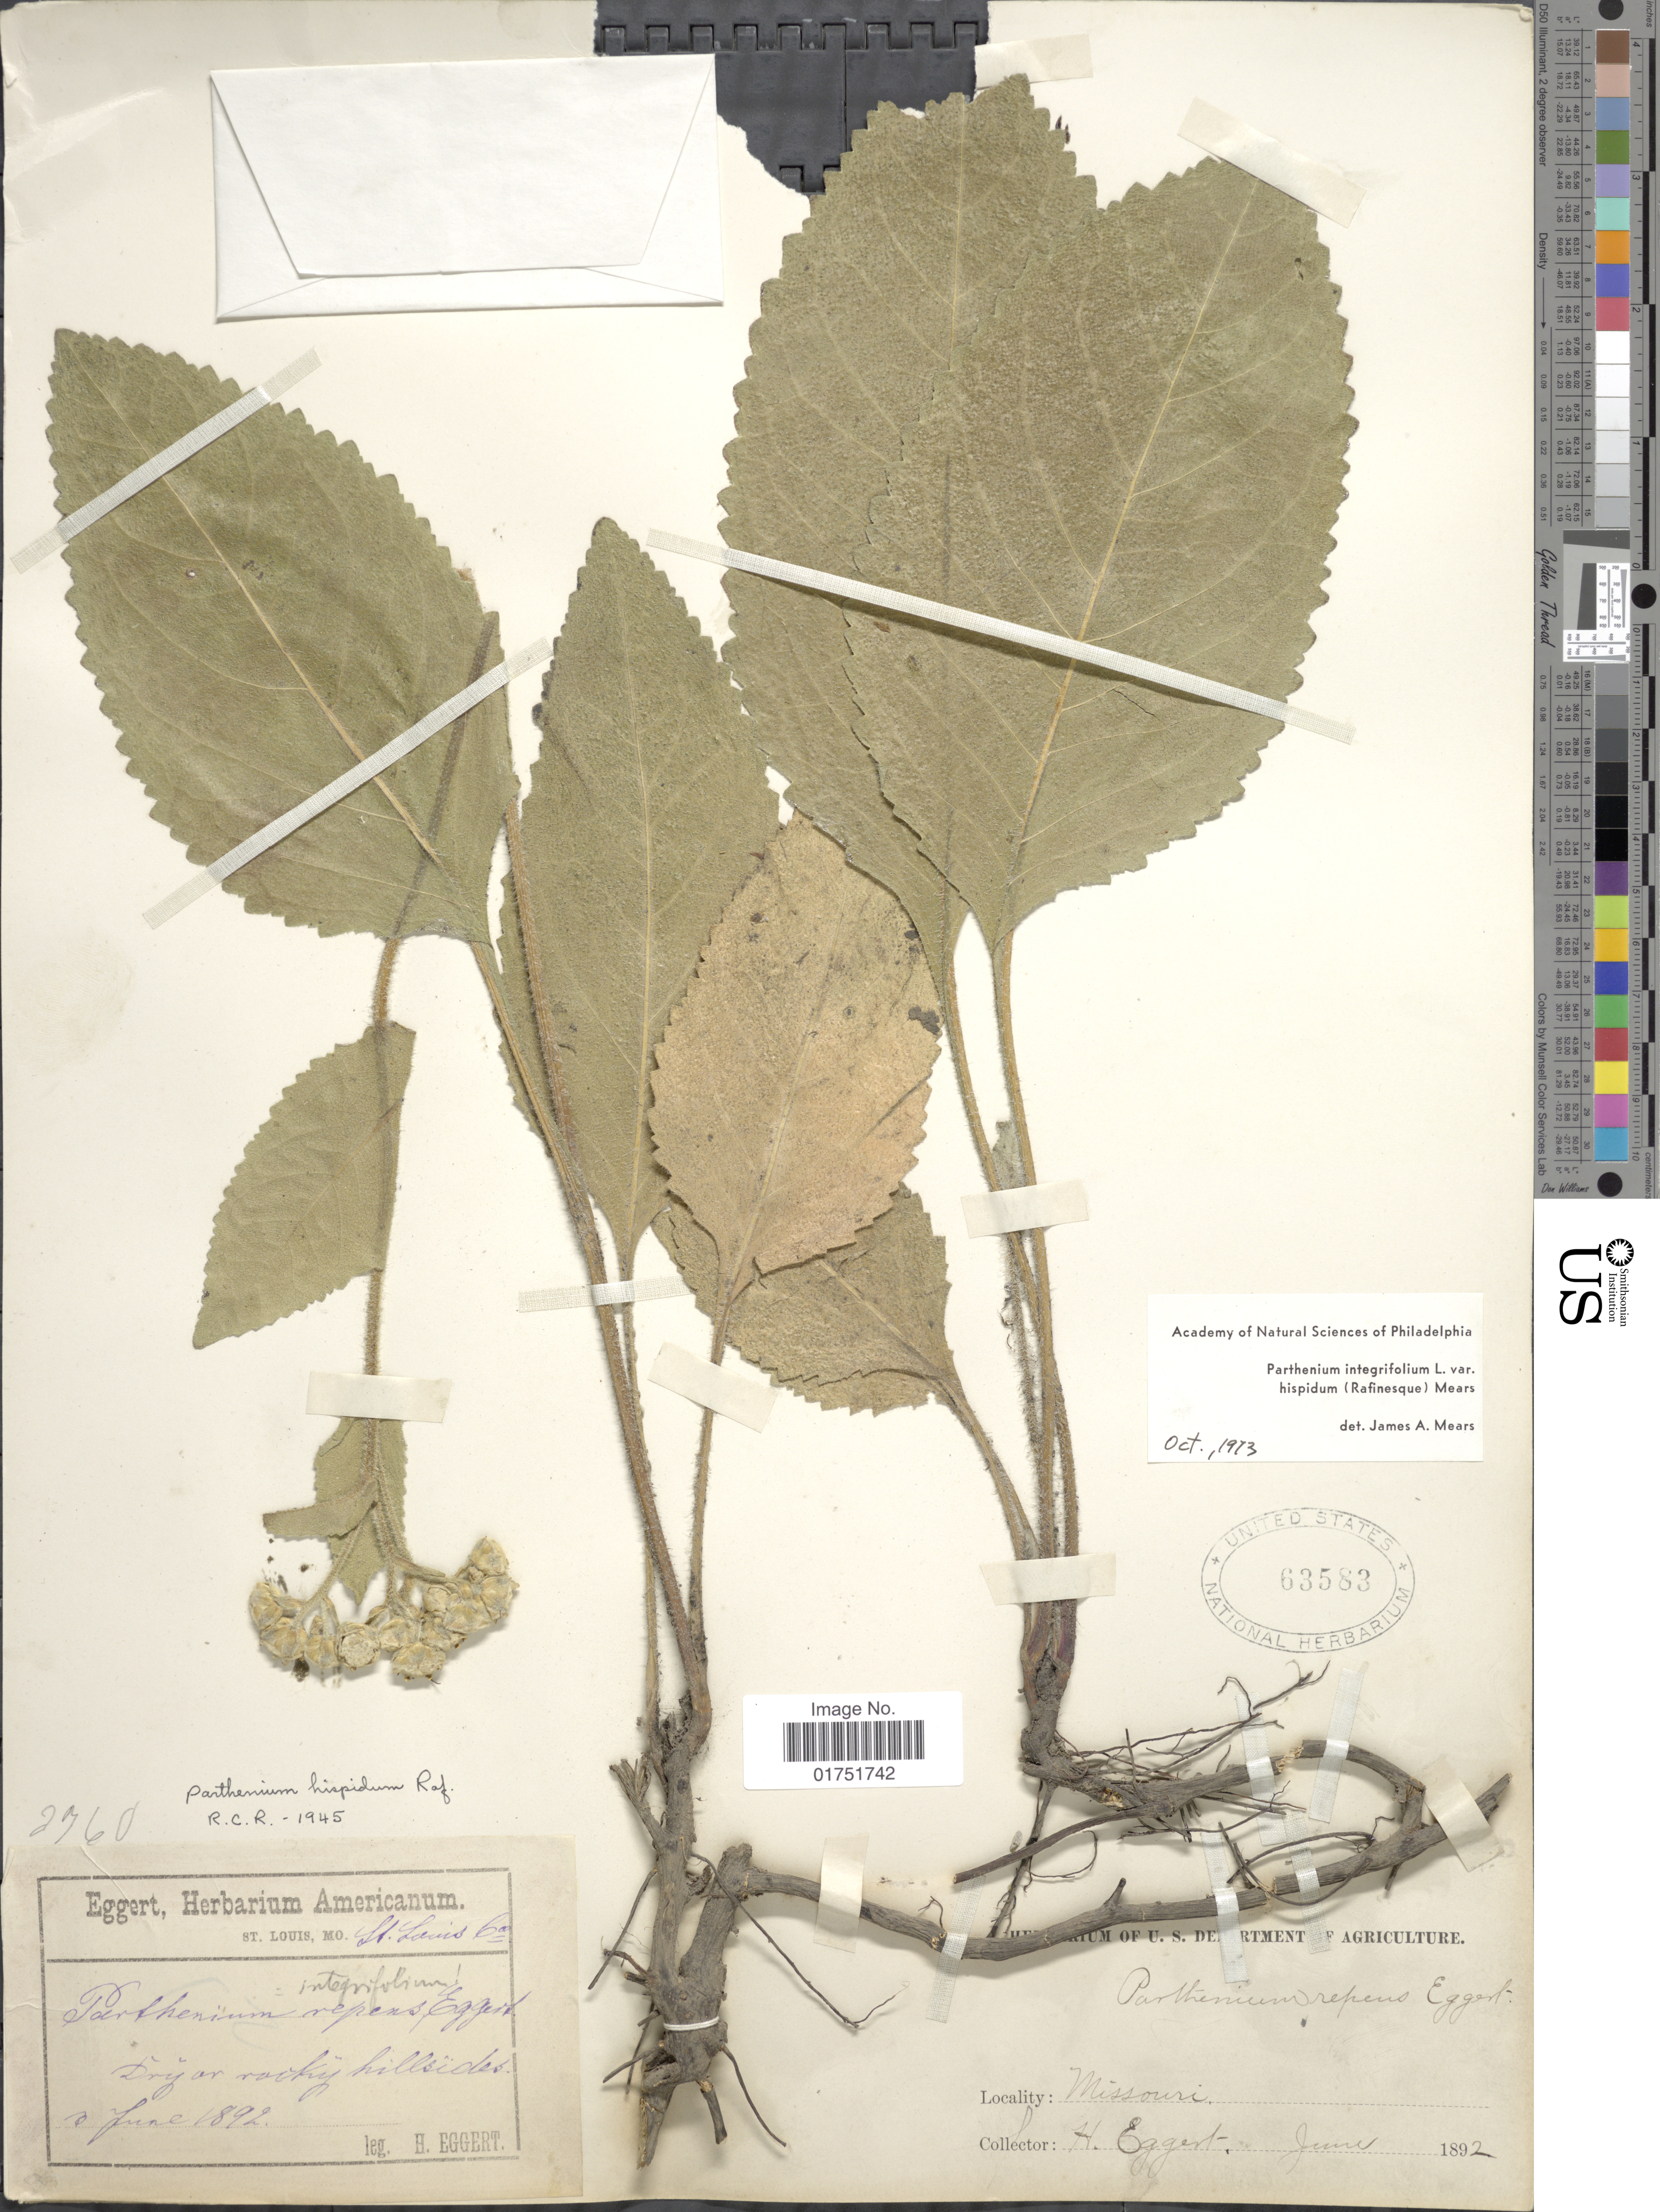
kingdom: Plantae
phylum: Tracheophyta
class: Magnoliopsida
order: Asterales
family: Asteraceae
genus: Parthenium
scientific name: Parthenium hispidum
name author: Raf.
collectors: H. Eggert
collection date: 1892-06-01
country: United States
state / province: Missouri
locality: St. Louis Co.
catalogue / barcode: US 63583